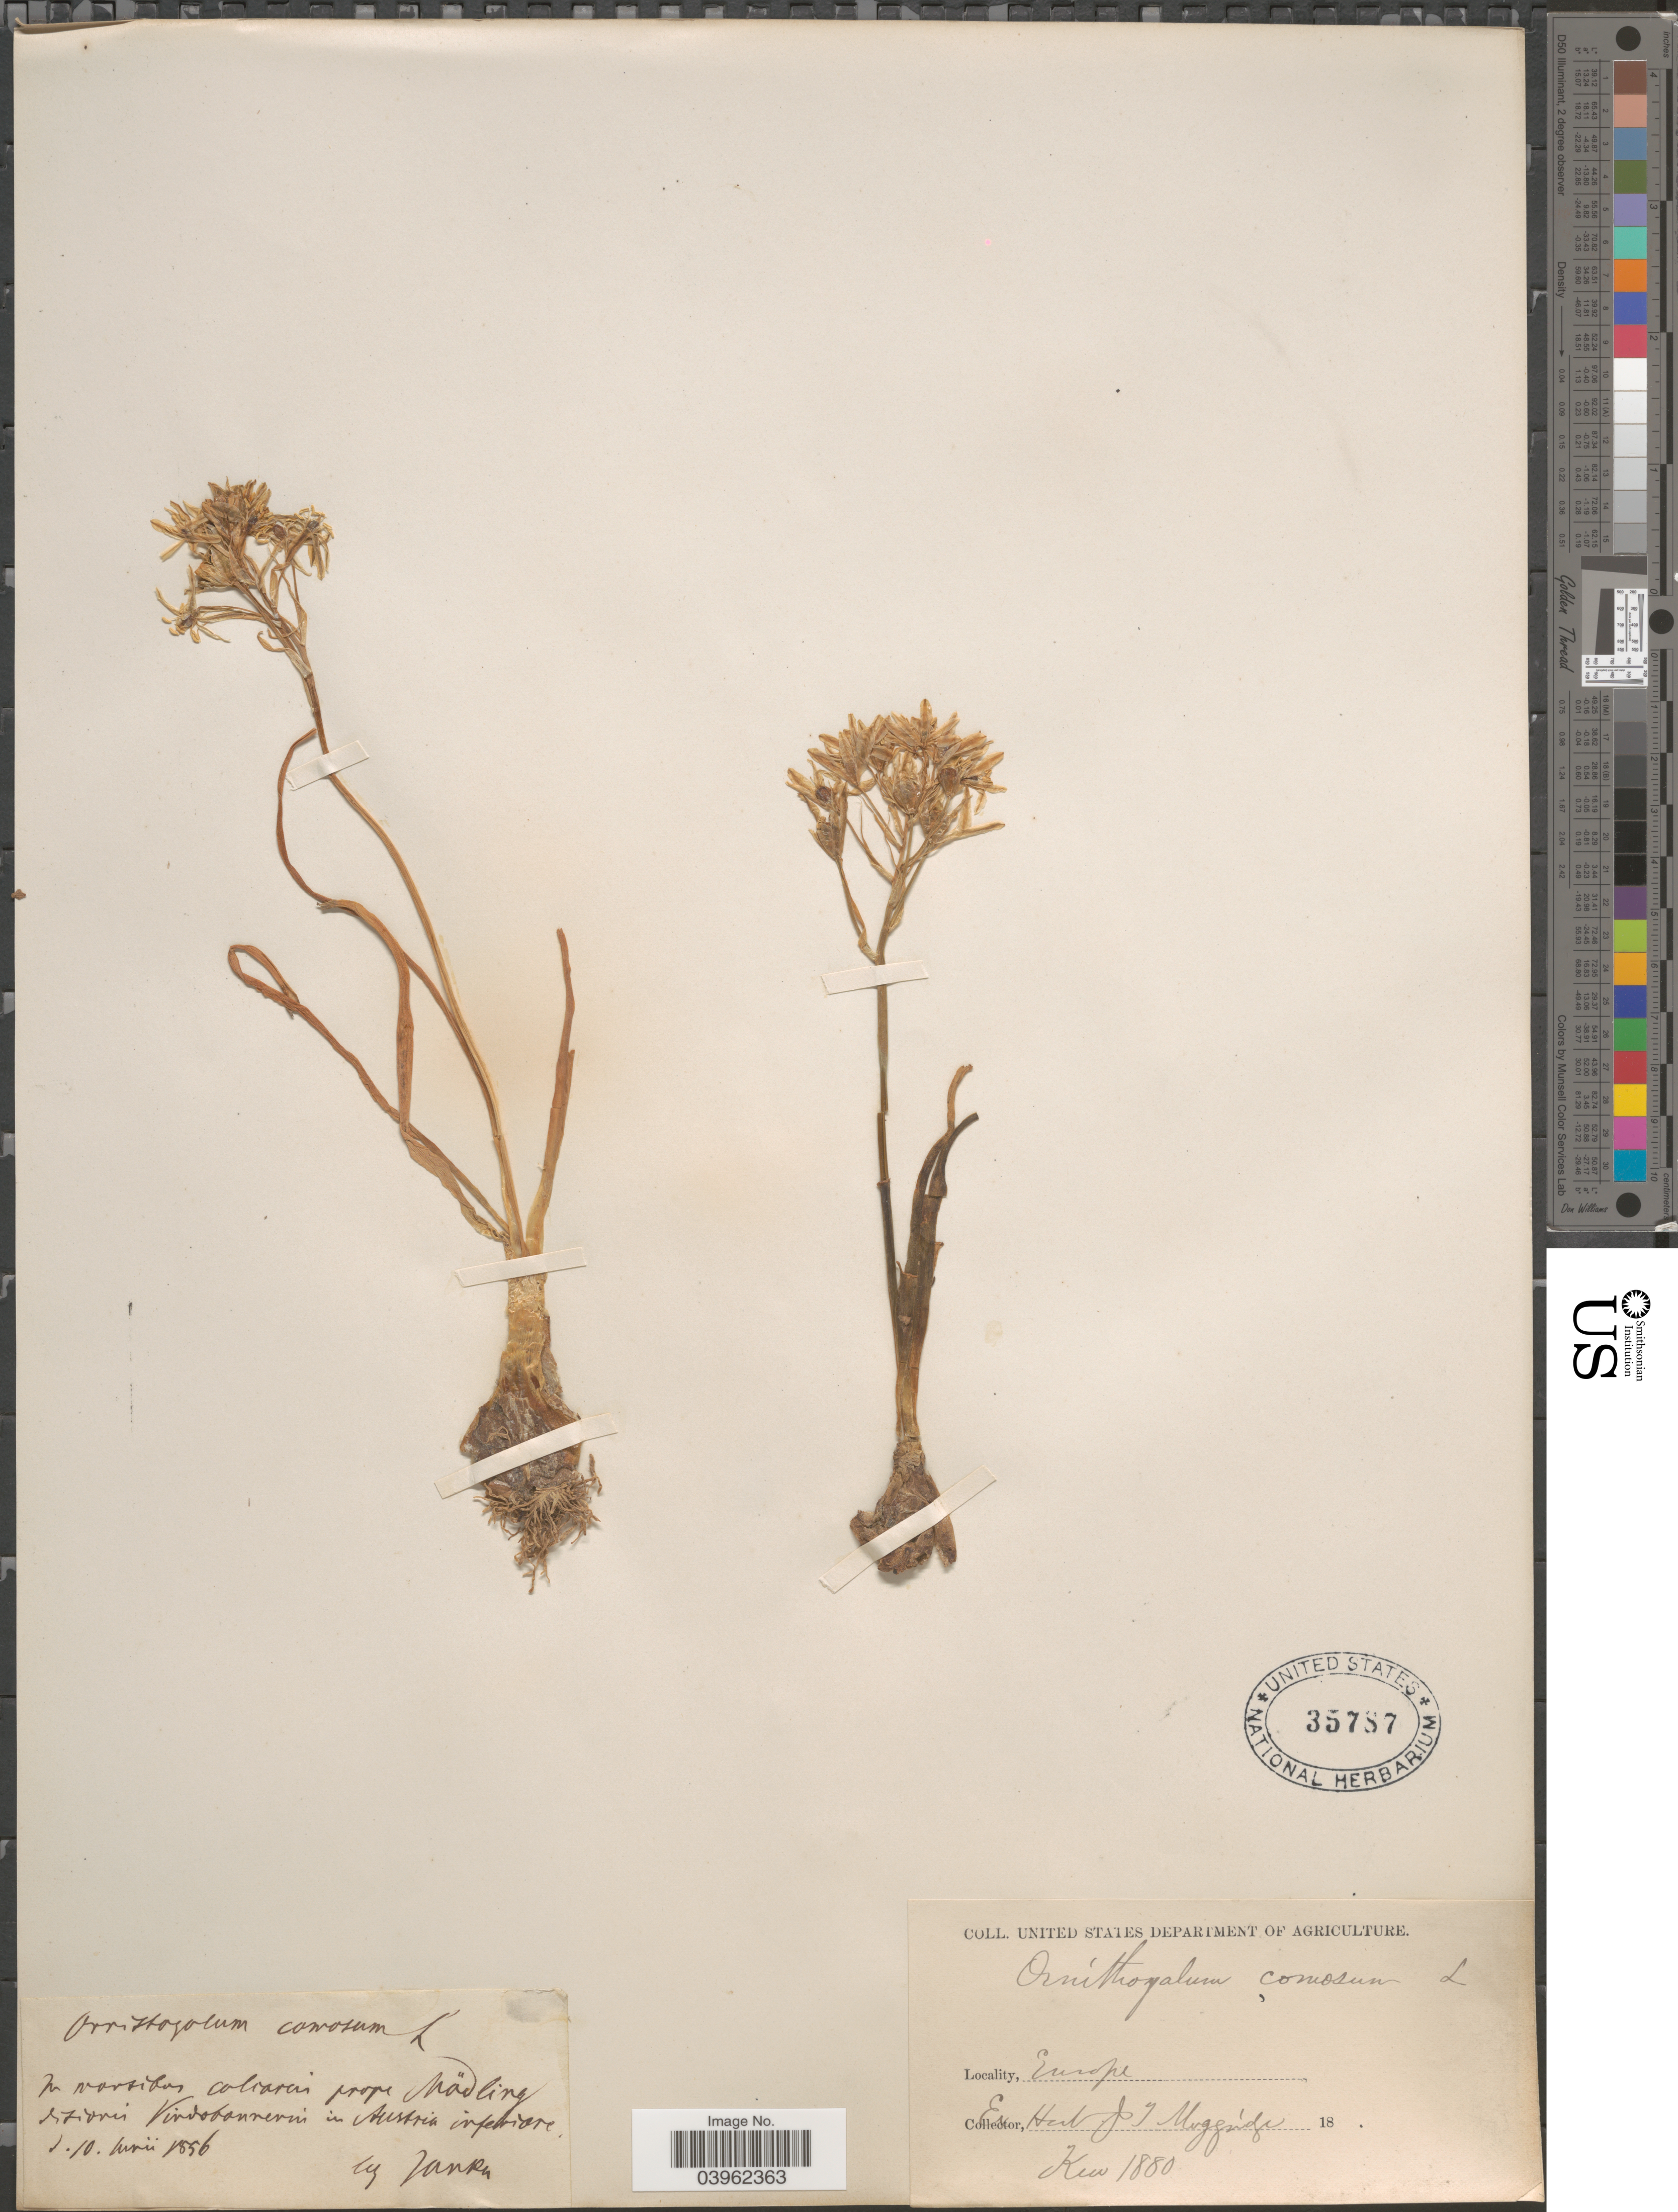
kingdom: Plantae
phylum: Tracheophyta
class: Liliopsida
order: Asparagales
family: Asparagaceae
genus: Ornithogalum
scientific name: Ornithogalum comosum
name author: L.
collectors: V. Janka von Bulcs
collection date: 1856-06-10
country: Austria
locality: In norsibus calcaris prope Mädling sidionis Vindobonensis in Austria inferior.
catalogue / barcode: US 35787